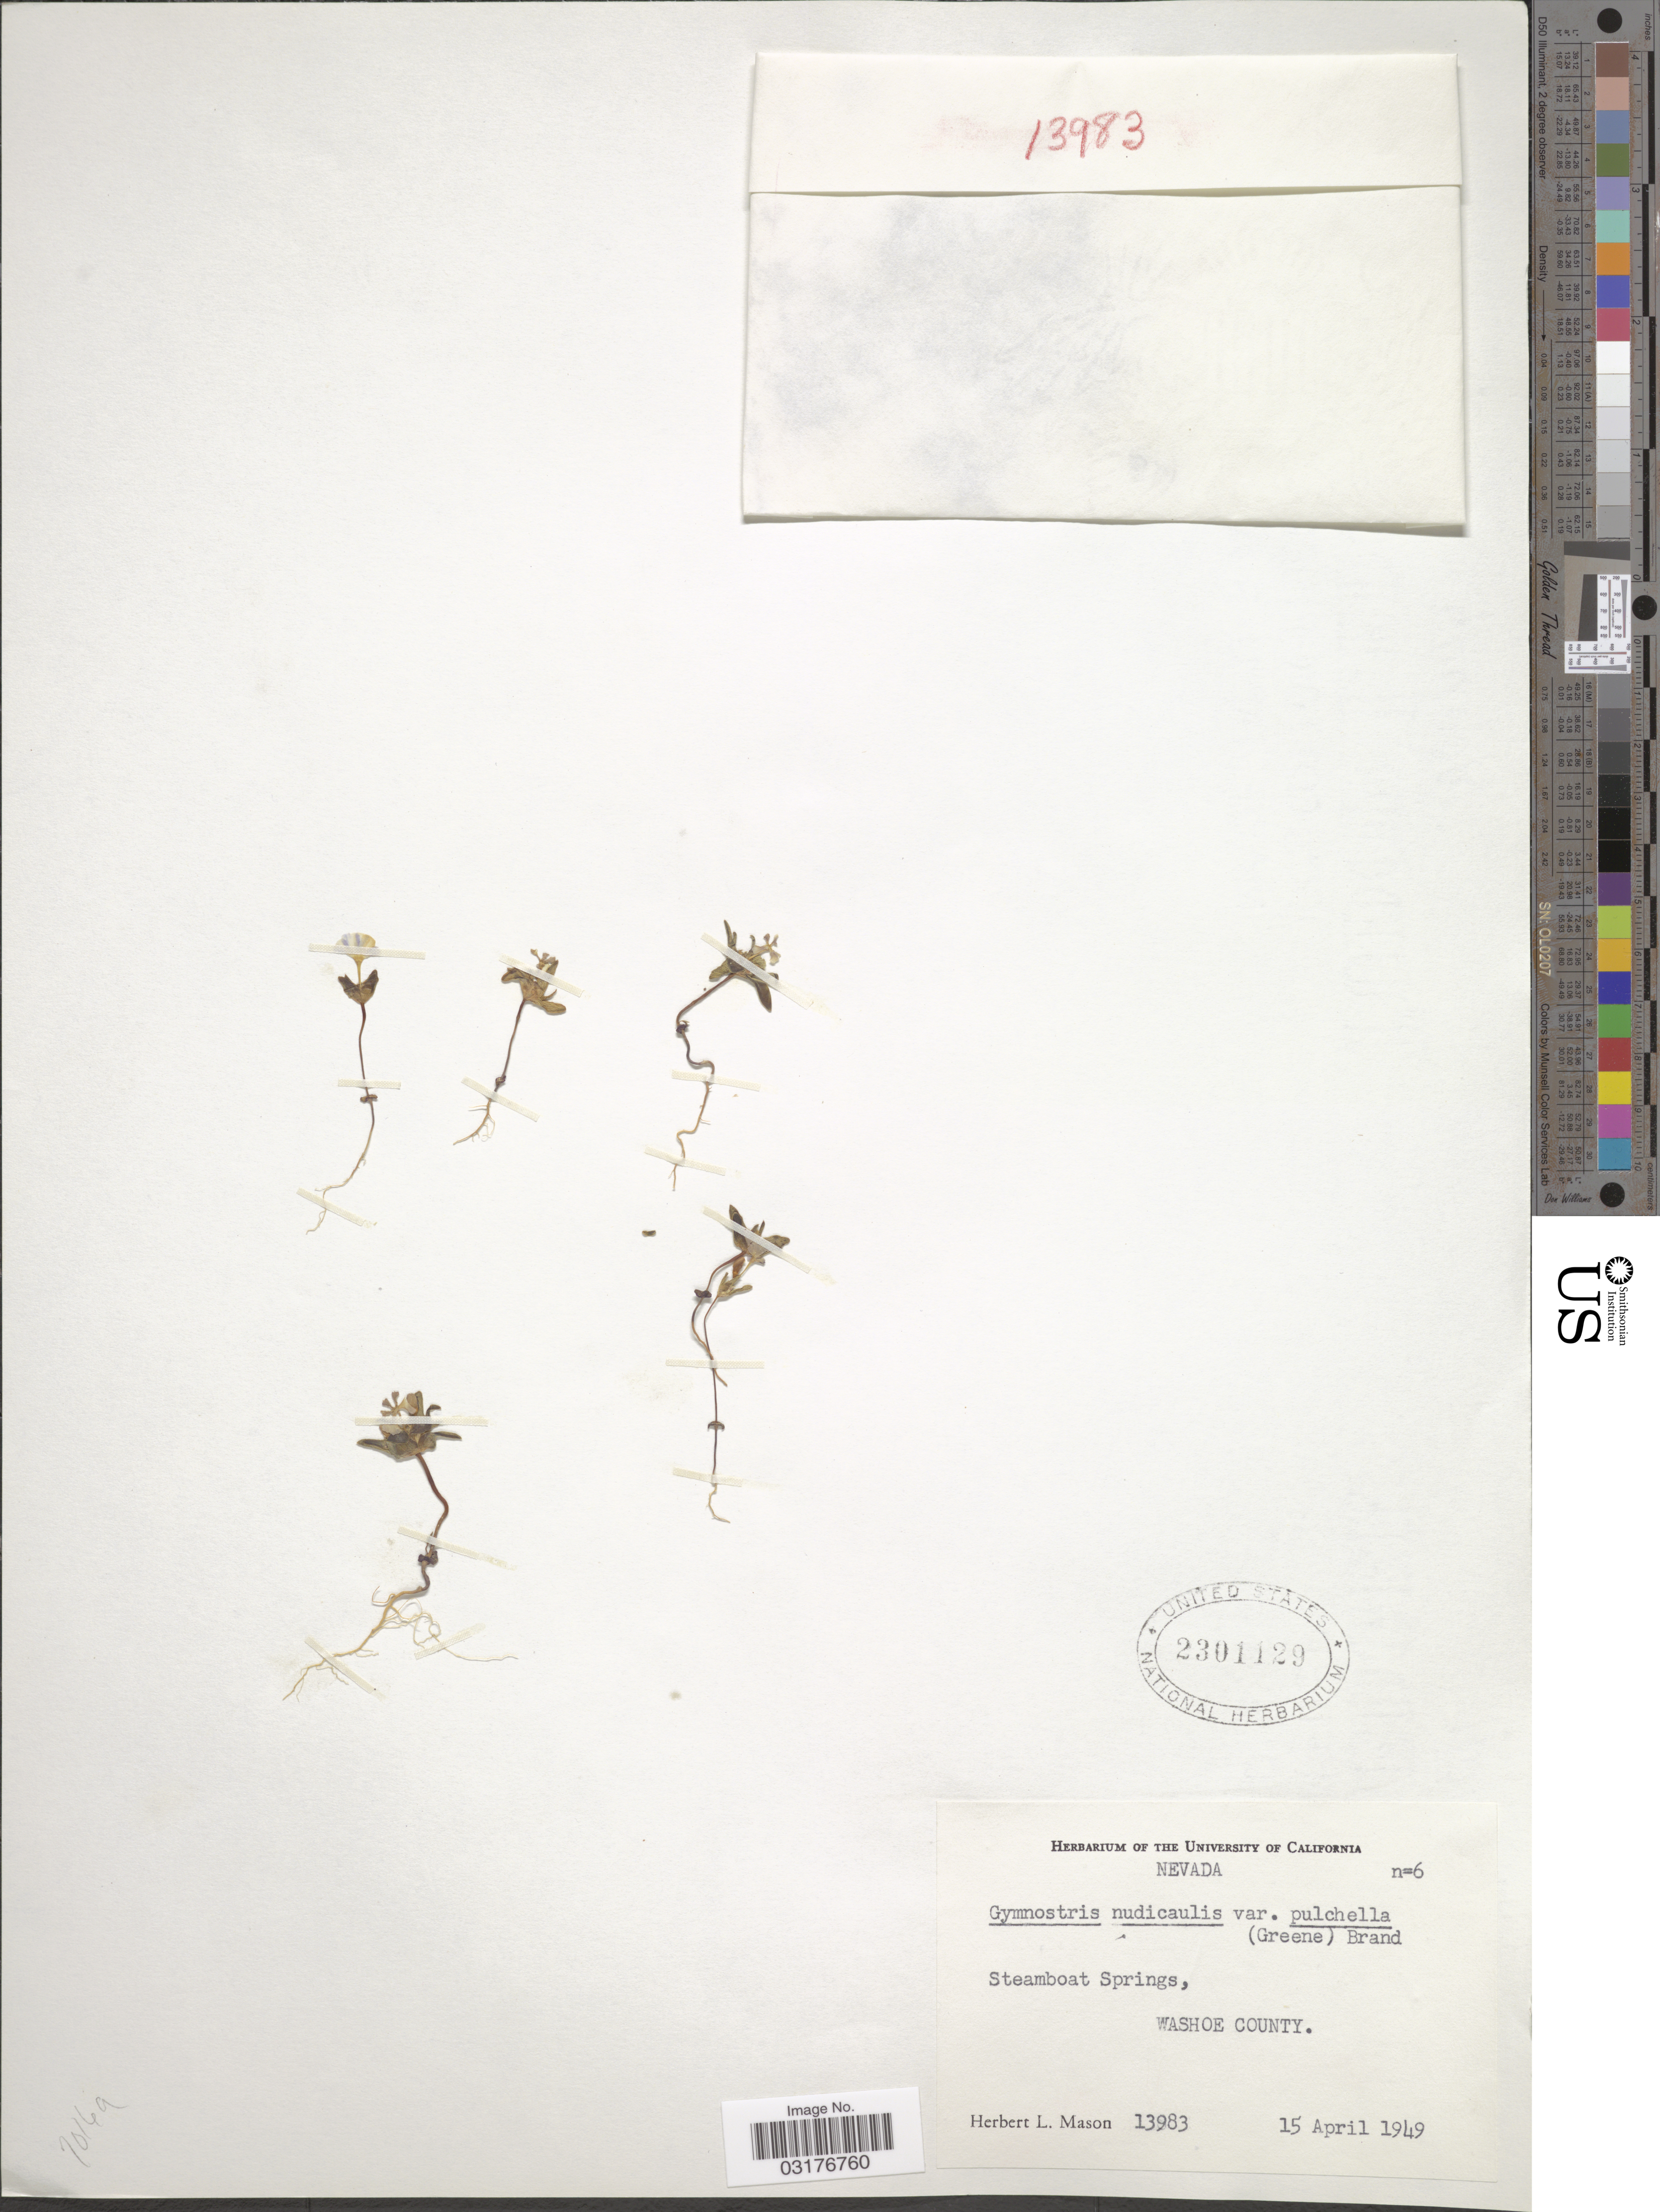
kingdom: Plantae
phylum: Tracheophyta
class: Magnoliopsida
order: Ericales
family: Polemoniaceae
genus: Gymnosteris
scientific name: Gymnosteris nudicaulis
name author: (Hook. & Arn.) Greene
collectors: H. L. Mason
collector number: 13983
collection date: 1949-04-15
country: United States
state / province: Nevada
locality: Steamboat Spring, Washoe County.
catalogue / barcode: US 2301129